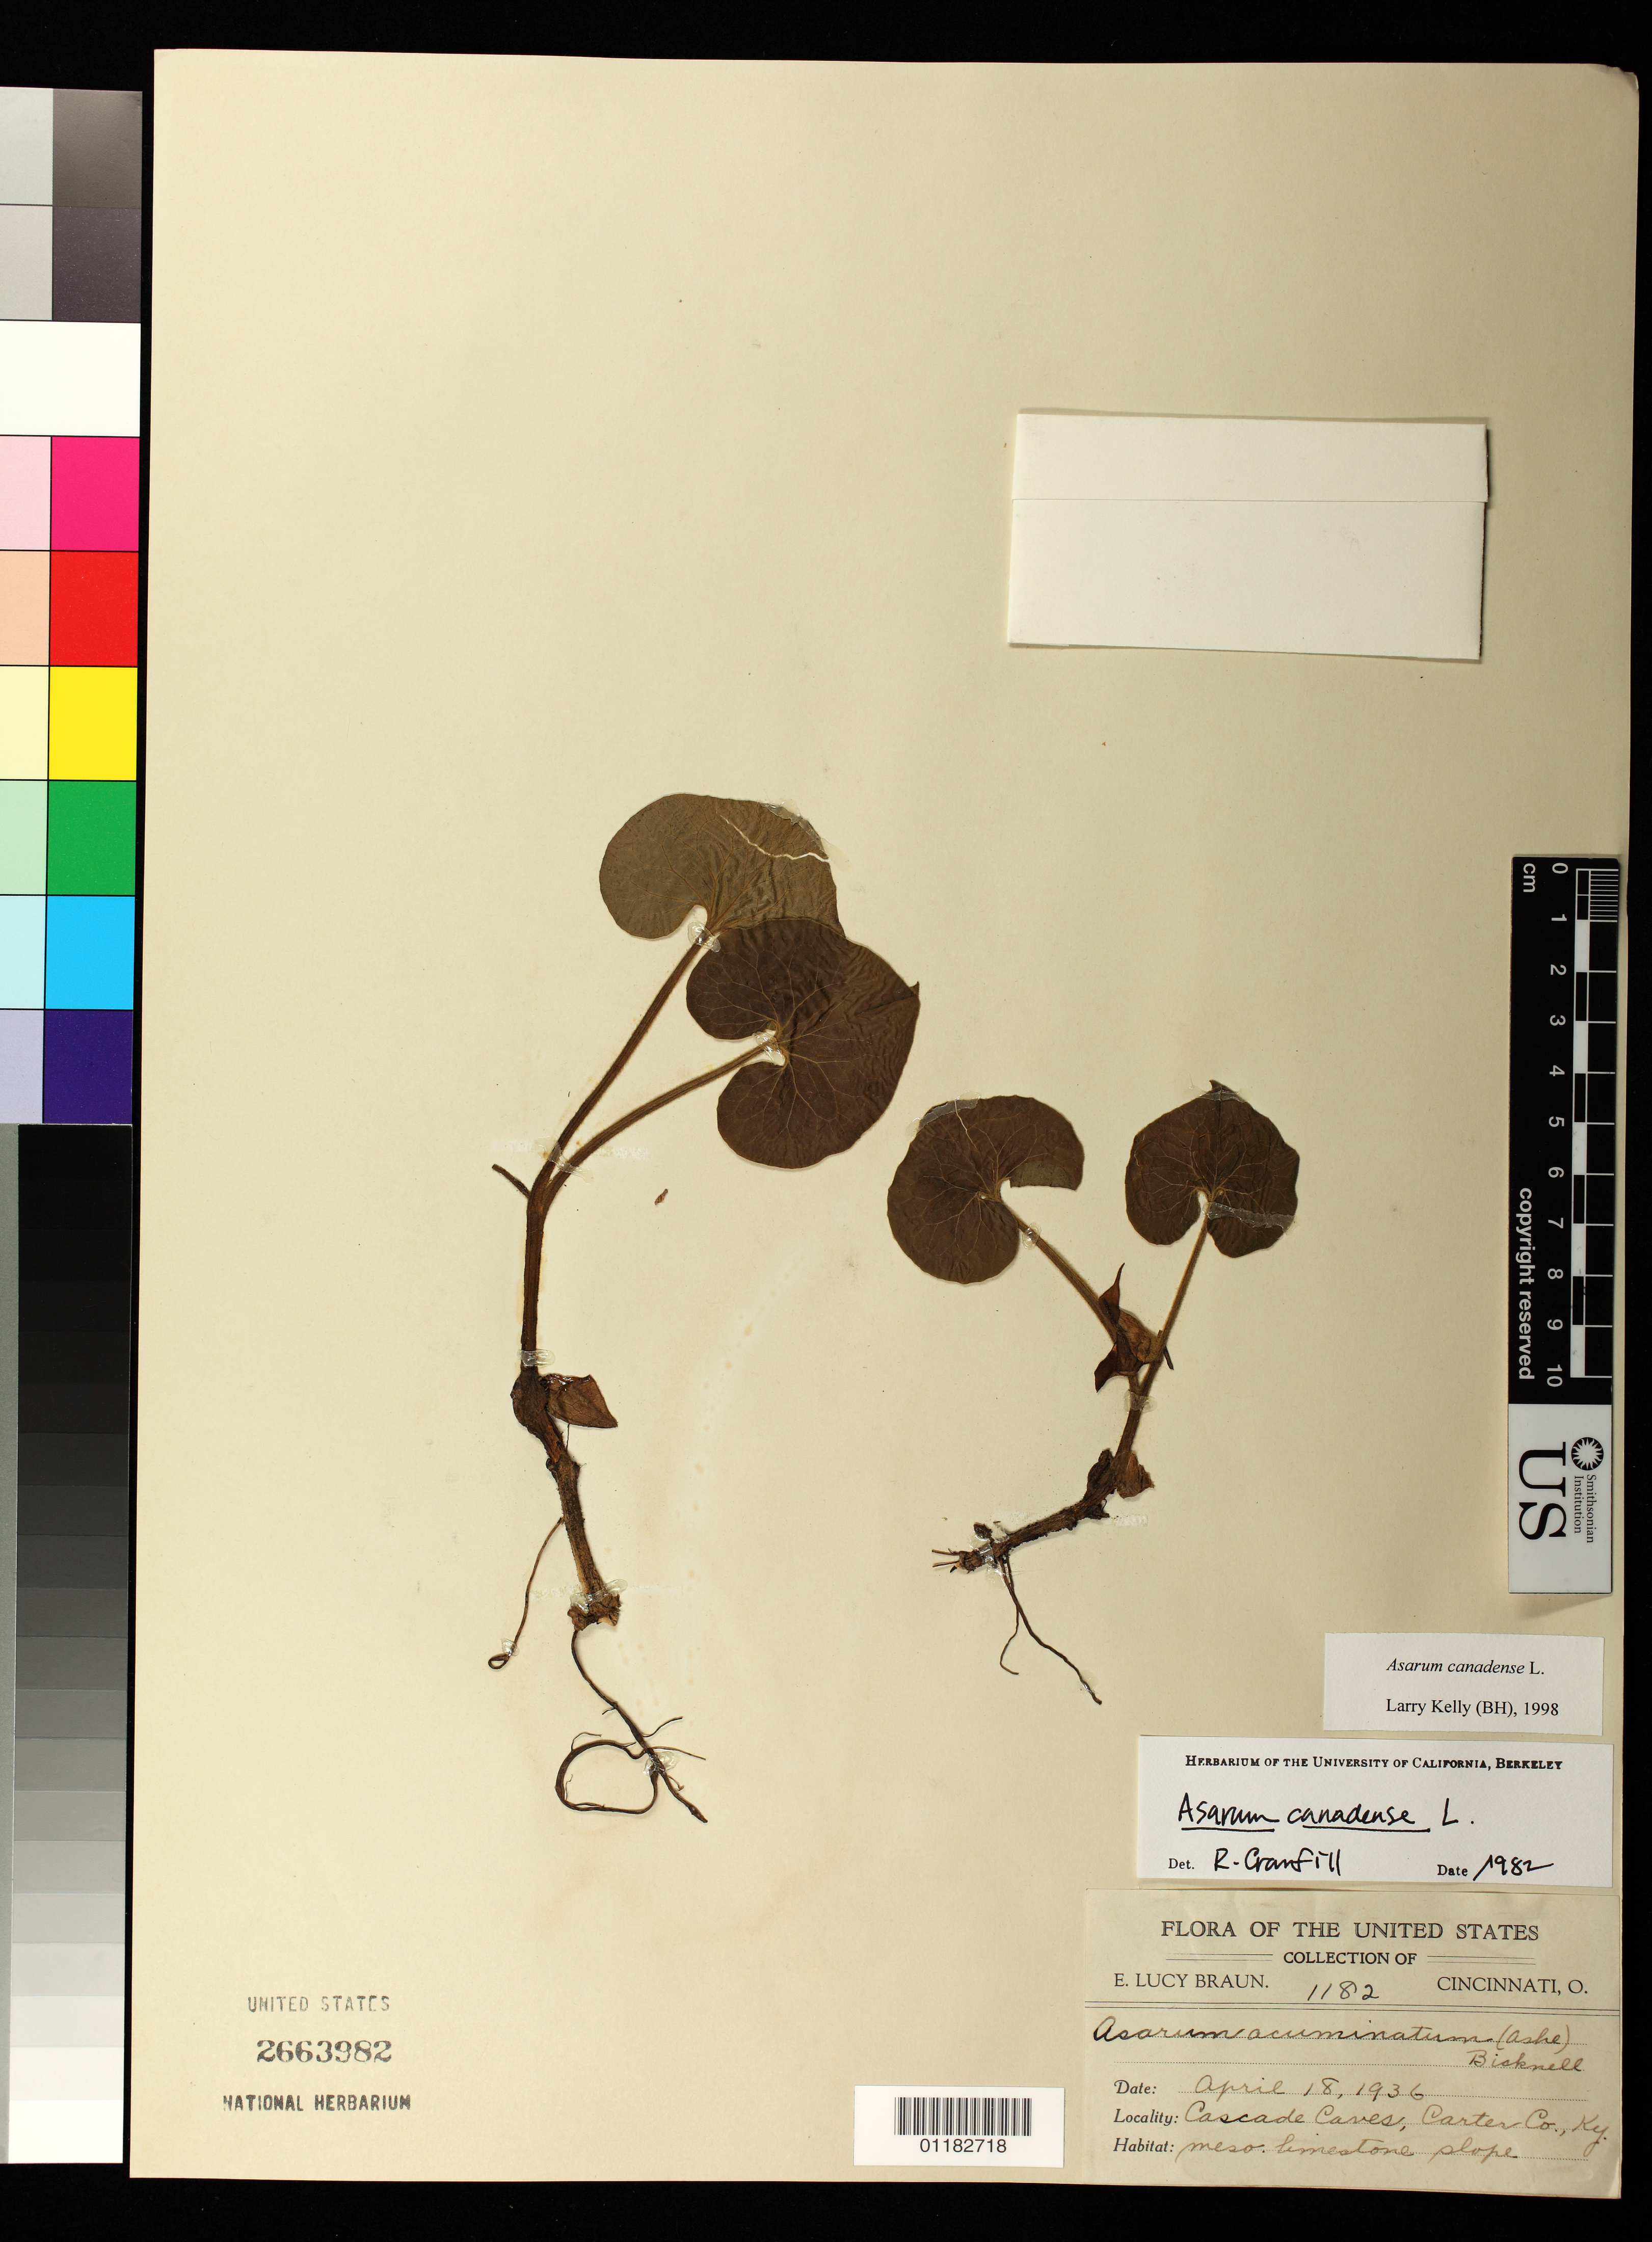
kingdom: Plantae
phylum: Tracheophyta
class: Magnoliopsida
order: Piperales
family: Aristolochiaceae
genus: Asarum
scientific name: Asarum canadense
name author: L.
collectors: E. L. Braun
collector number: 1182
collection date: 1936-04-18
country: United States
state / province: Kentucky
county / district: Carter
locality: Cascade Caves, Carter County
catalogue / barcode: US 2663982